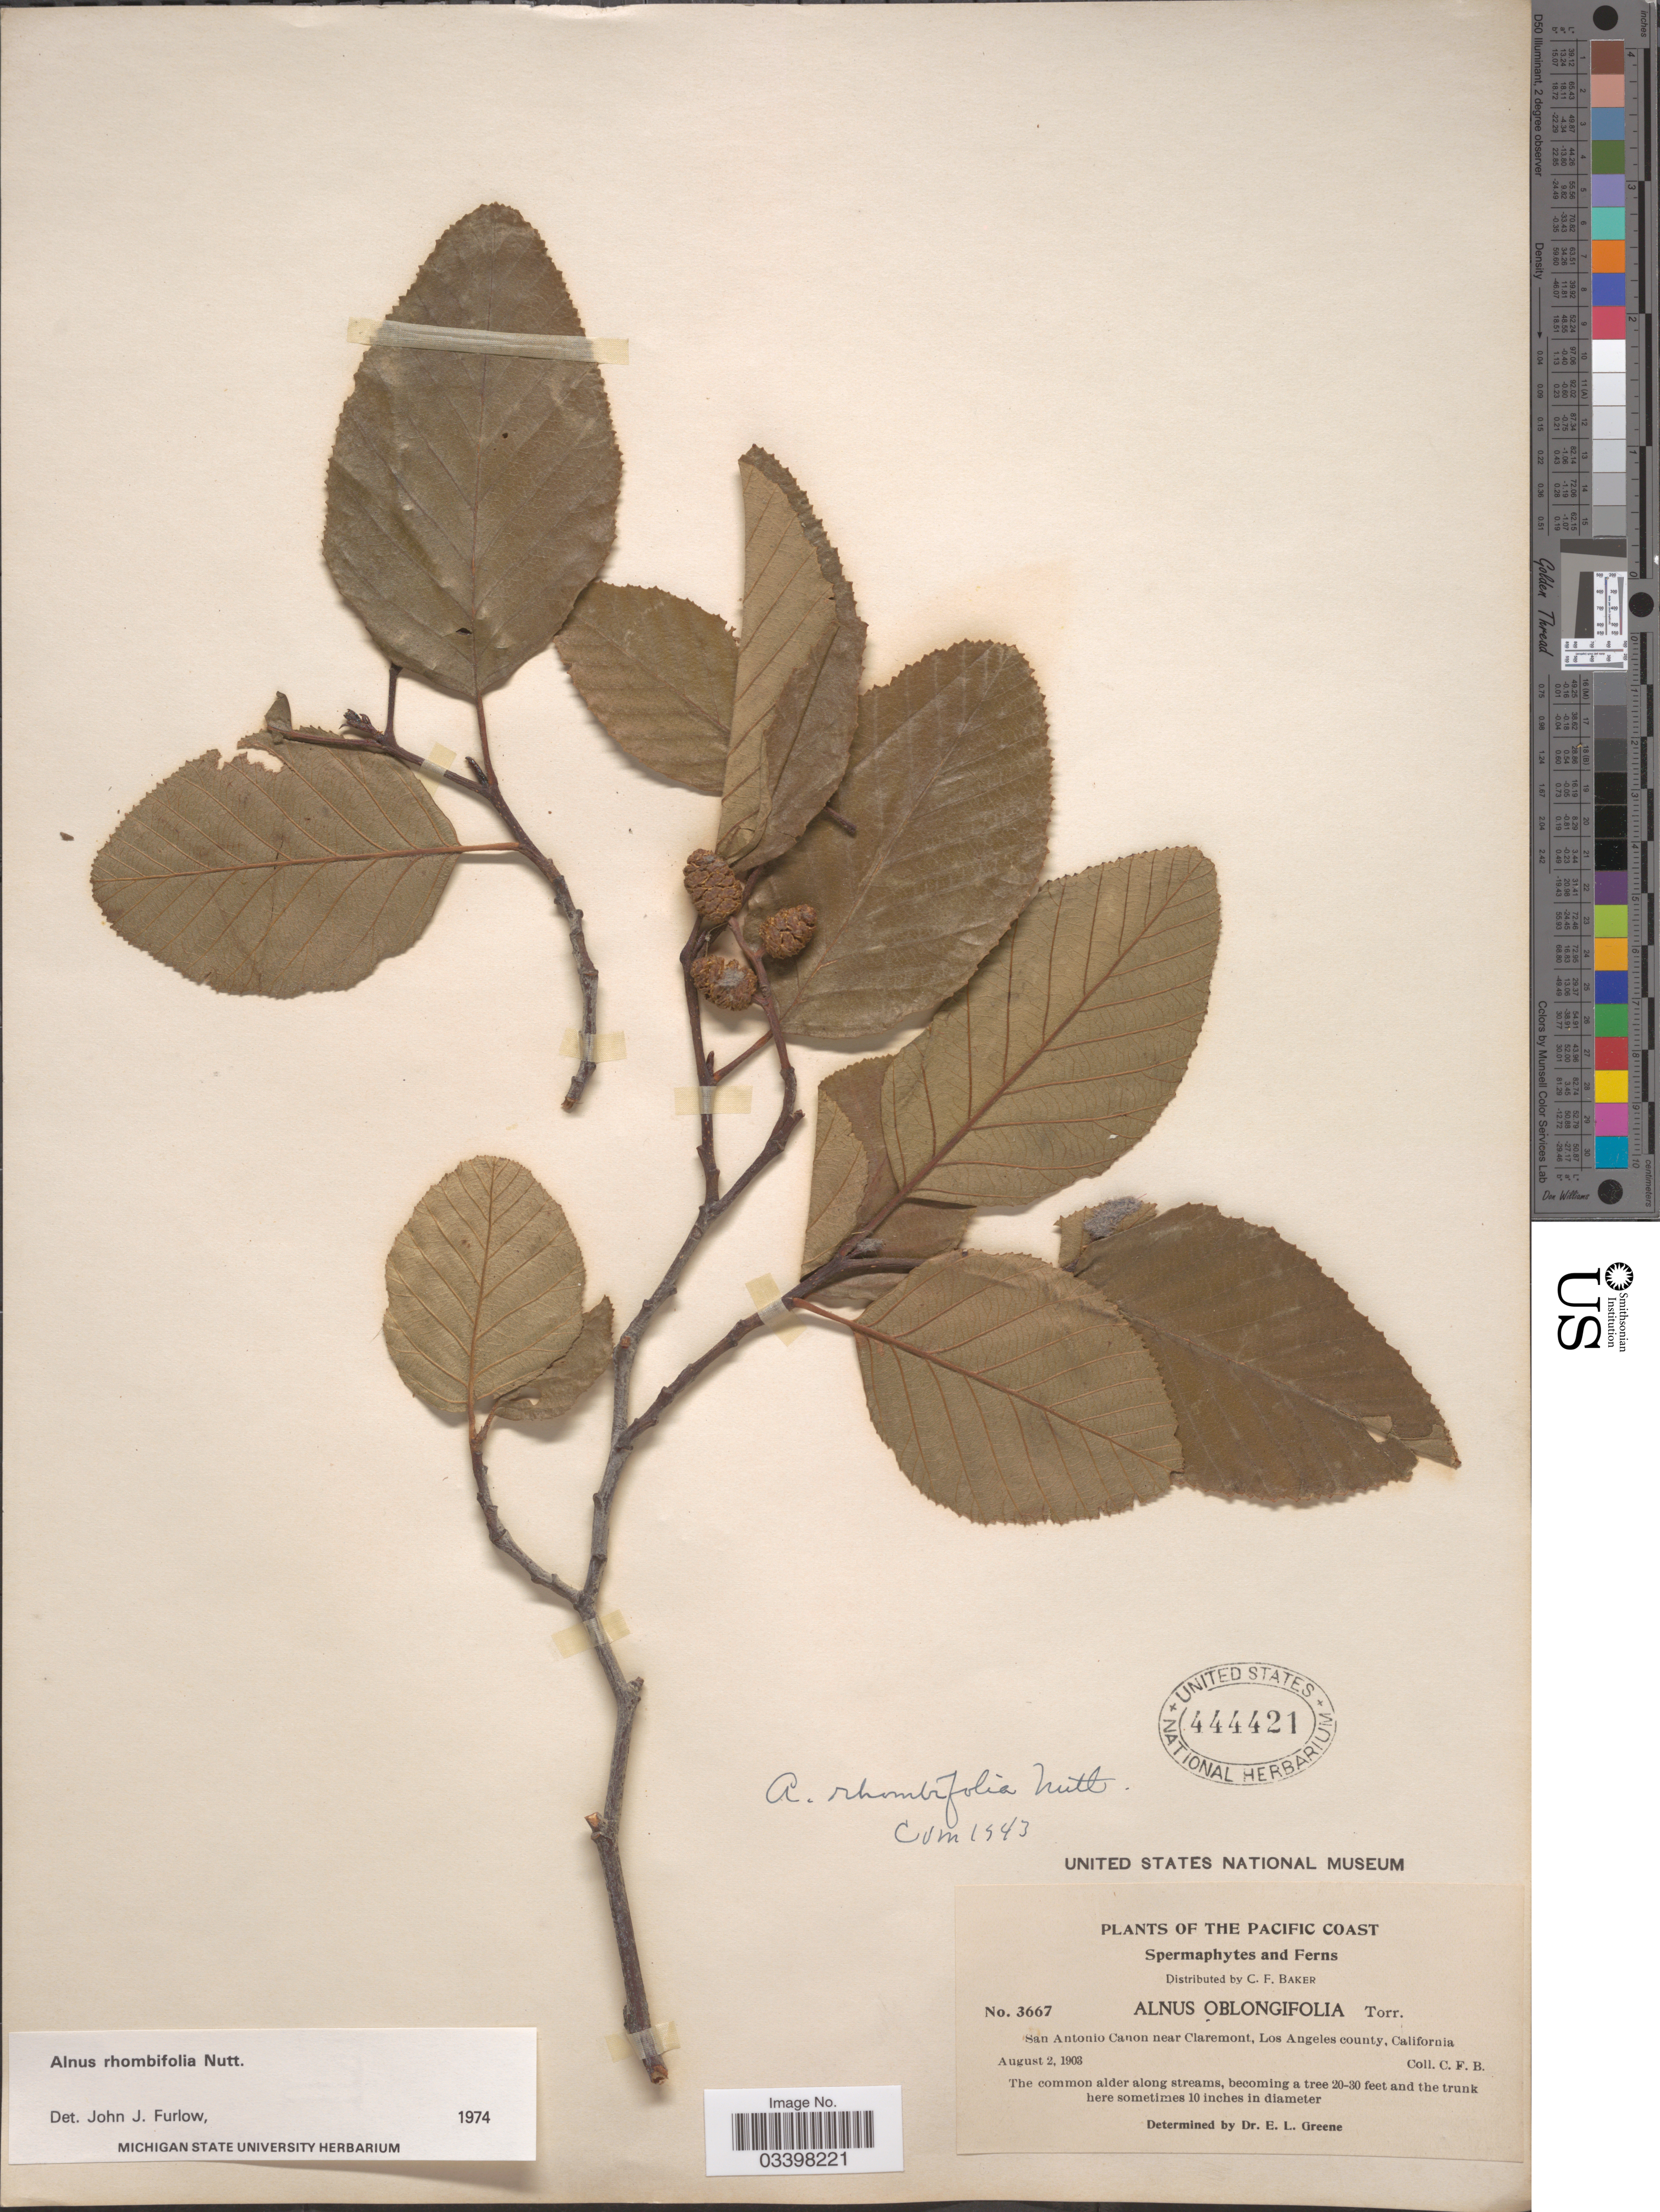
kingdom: Plantae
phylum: Tracheophyta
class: Magnoliopsida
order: Fagales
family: Betulaceae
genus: Alnus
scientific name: Alnus rhombifolia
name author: Nutt.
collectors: C. F. Baker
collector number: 3667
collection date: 1903-08-02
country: United States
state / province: California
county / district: Los Angeles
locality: The Pacific Coast. San Antonio Canon near Claremont, Los Angeles county.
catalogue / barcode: US 444421